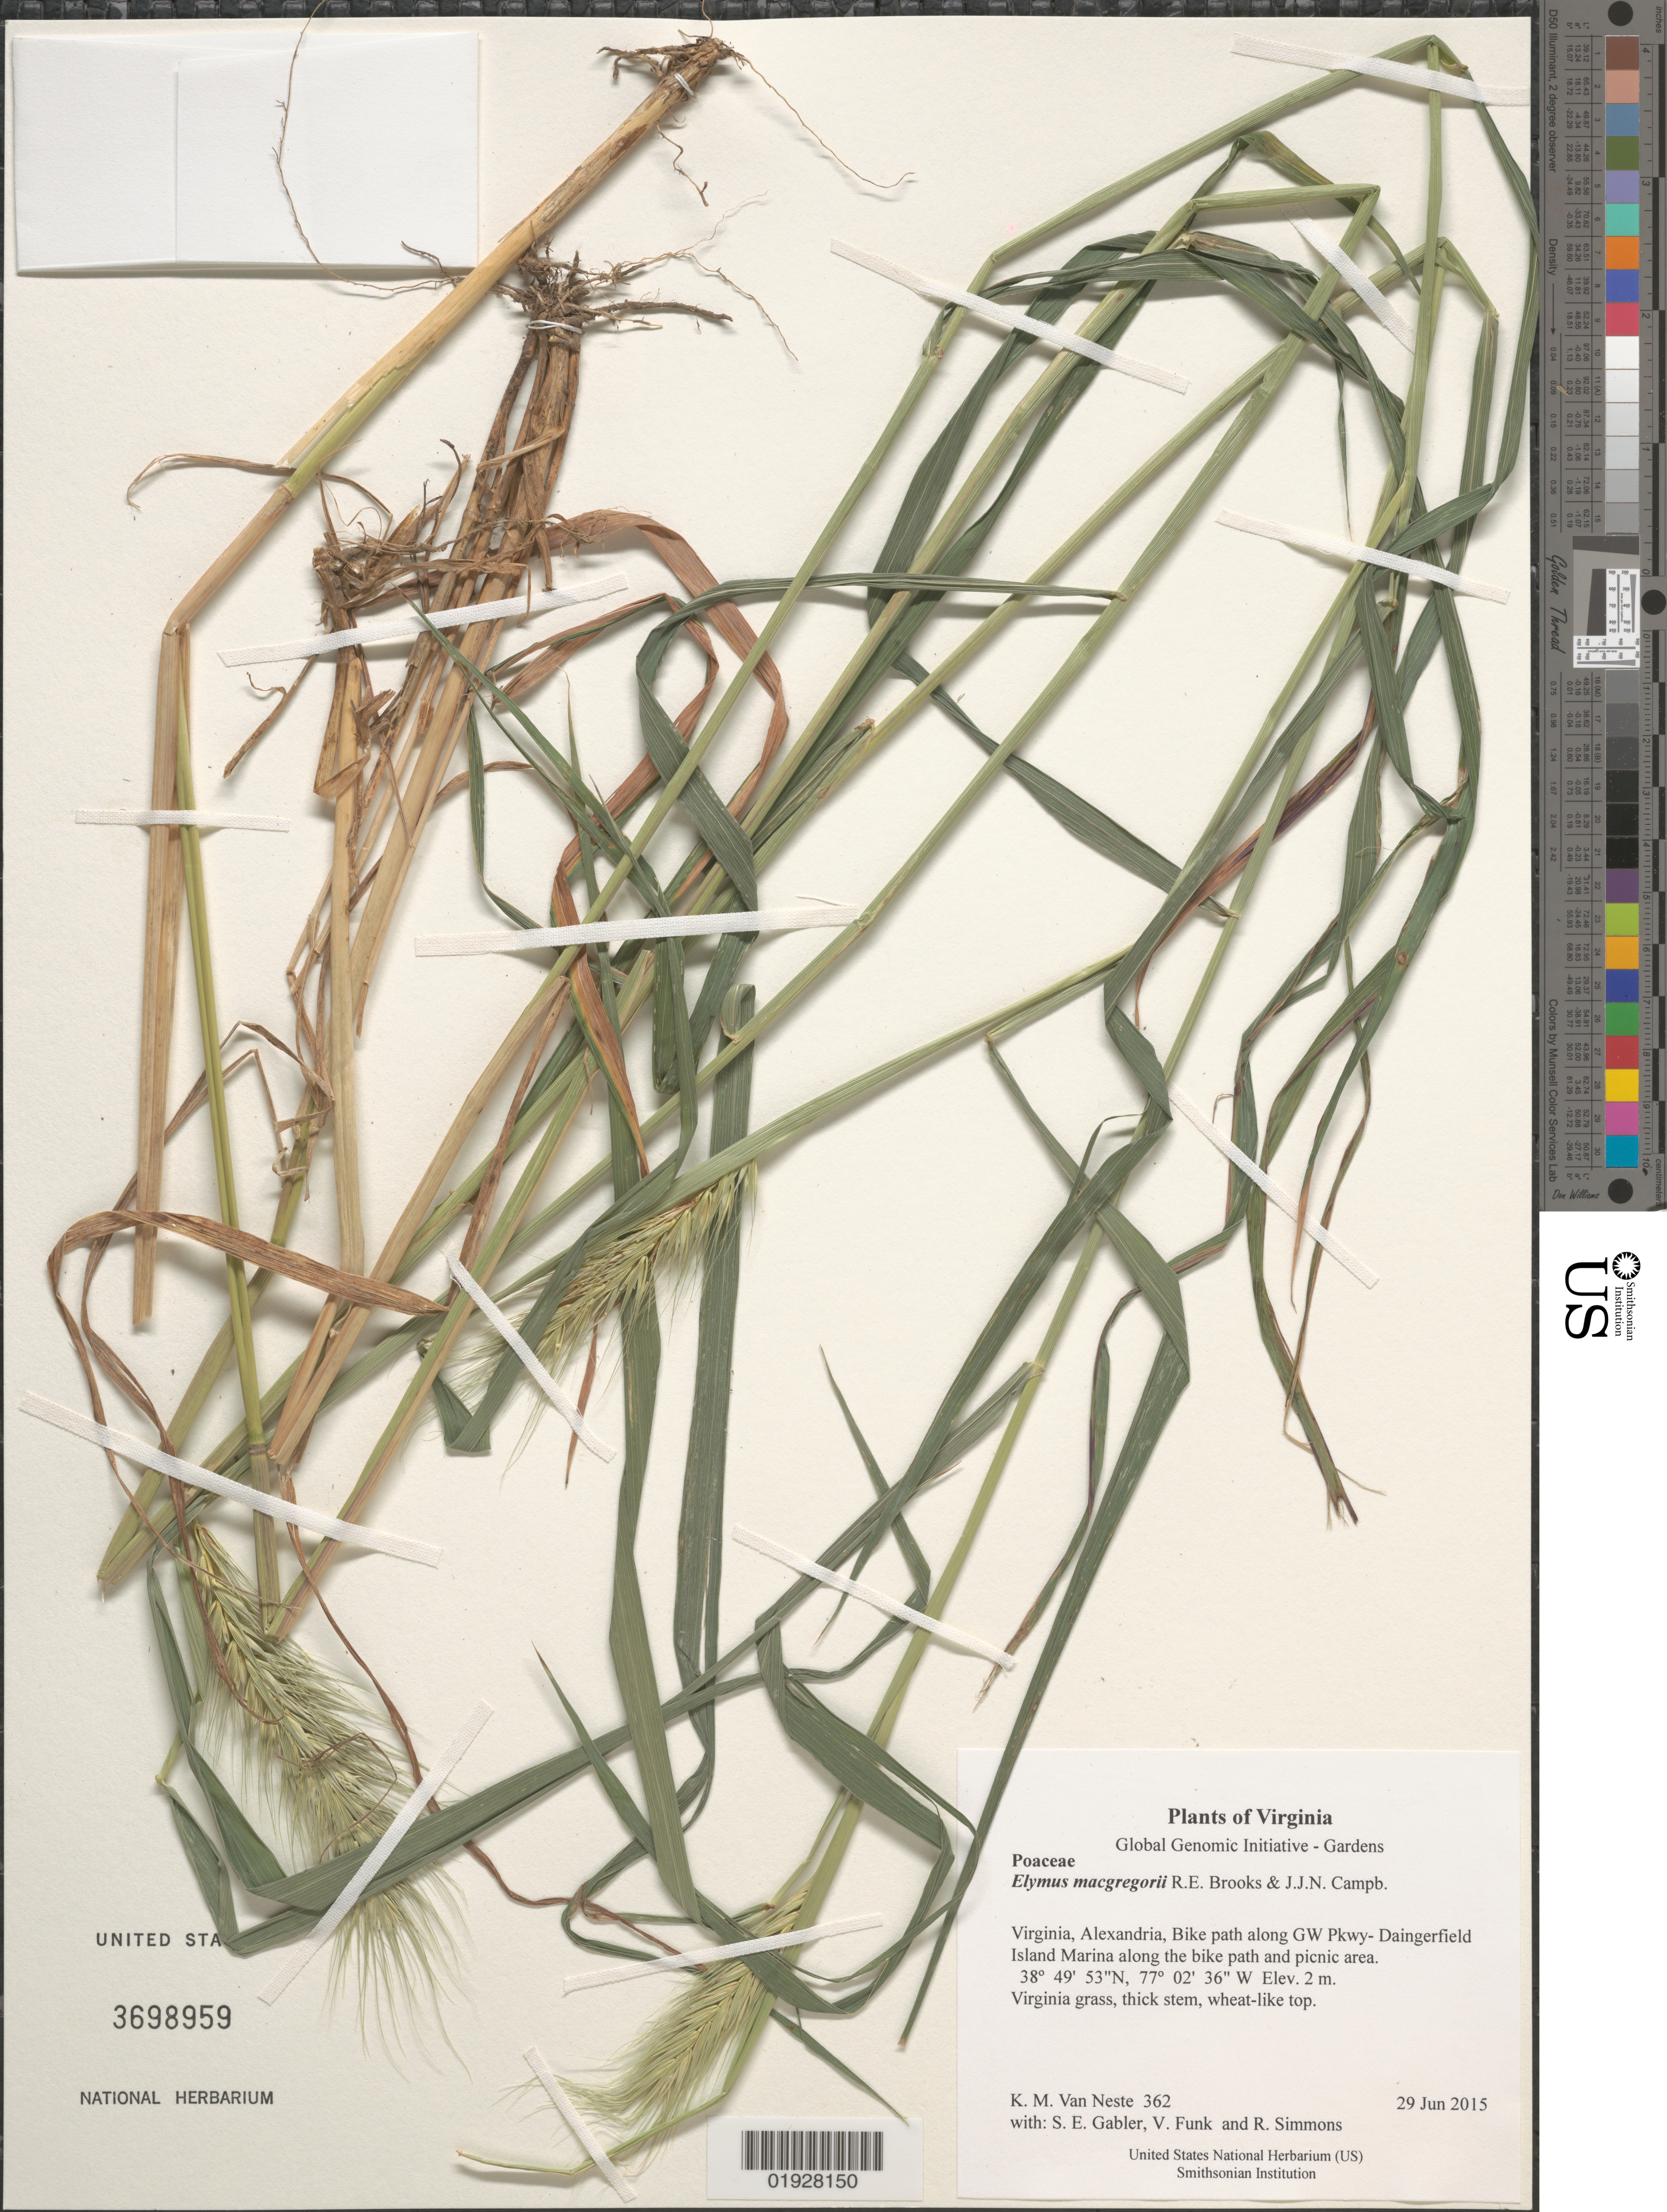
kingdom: Plantae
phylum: Tracheophyta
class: Liliopsida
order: Poales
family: Poaceae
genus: Elymus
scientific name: Elymus macgregorii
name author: R.E. Brooks & J.J.N. Campb.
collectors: K. M. Van Neste, S. E. Gabler, V. Funk & R. Simmons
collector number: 362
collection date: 2015-06-29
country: United States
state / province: Virginia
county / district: City of Alexandria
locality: Bike path along GW Pkwy- Dangerfield Island Marina along the bike path and picnic area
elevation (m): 2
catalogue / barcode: US 3698959